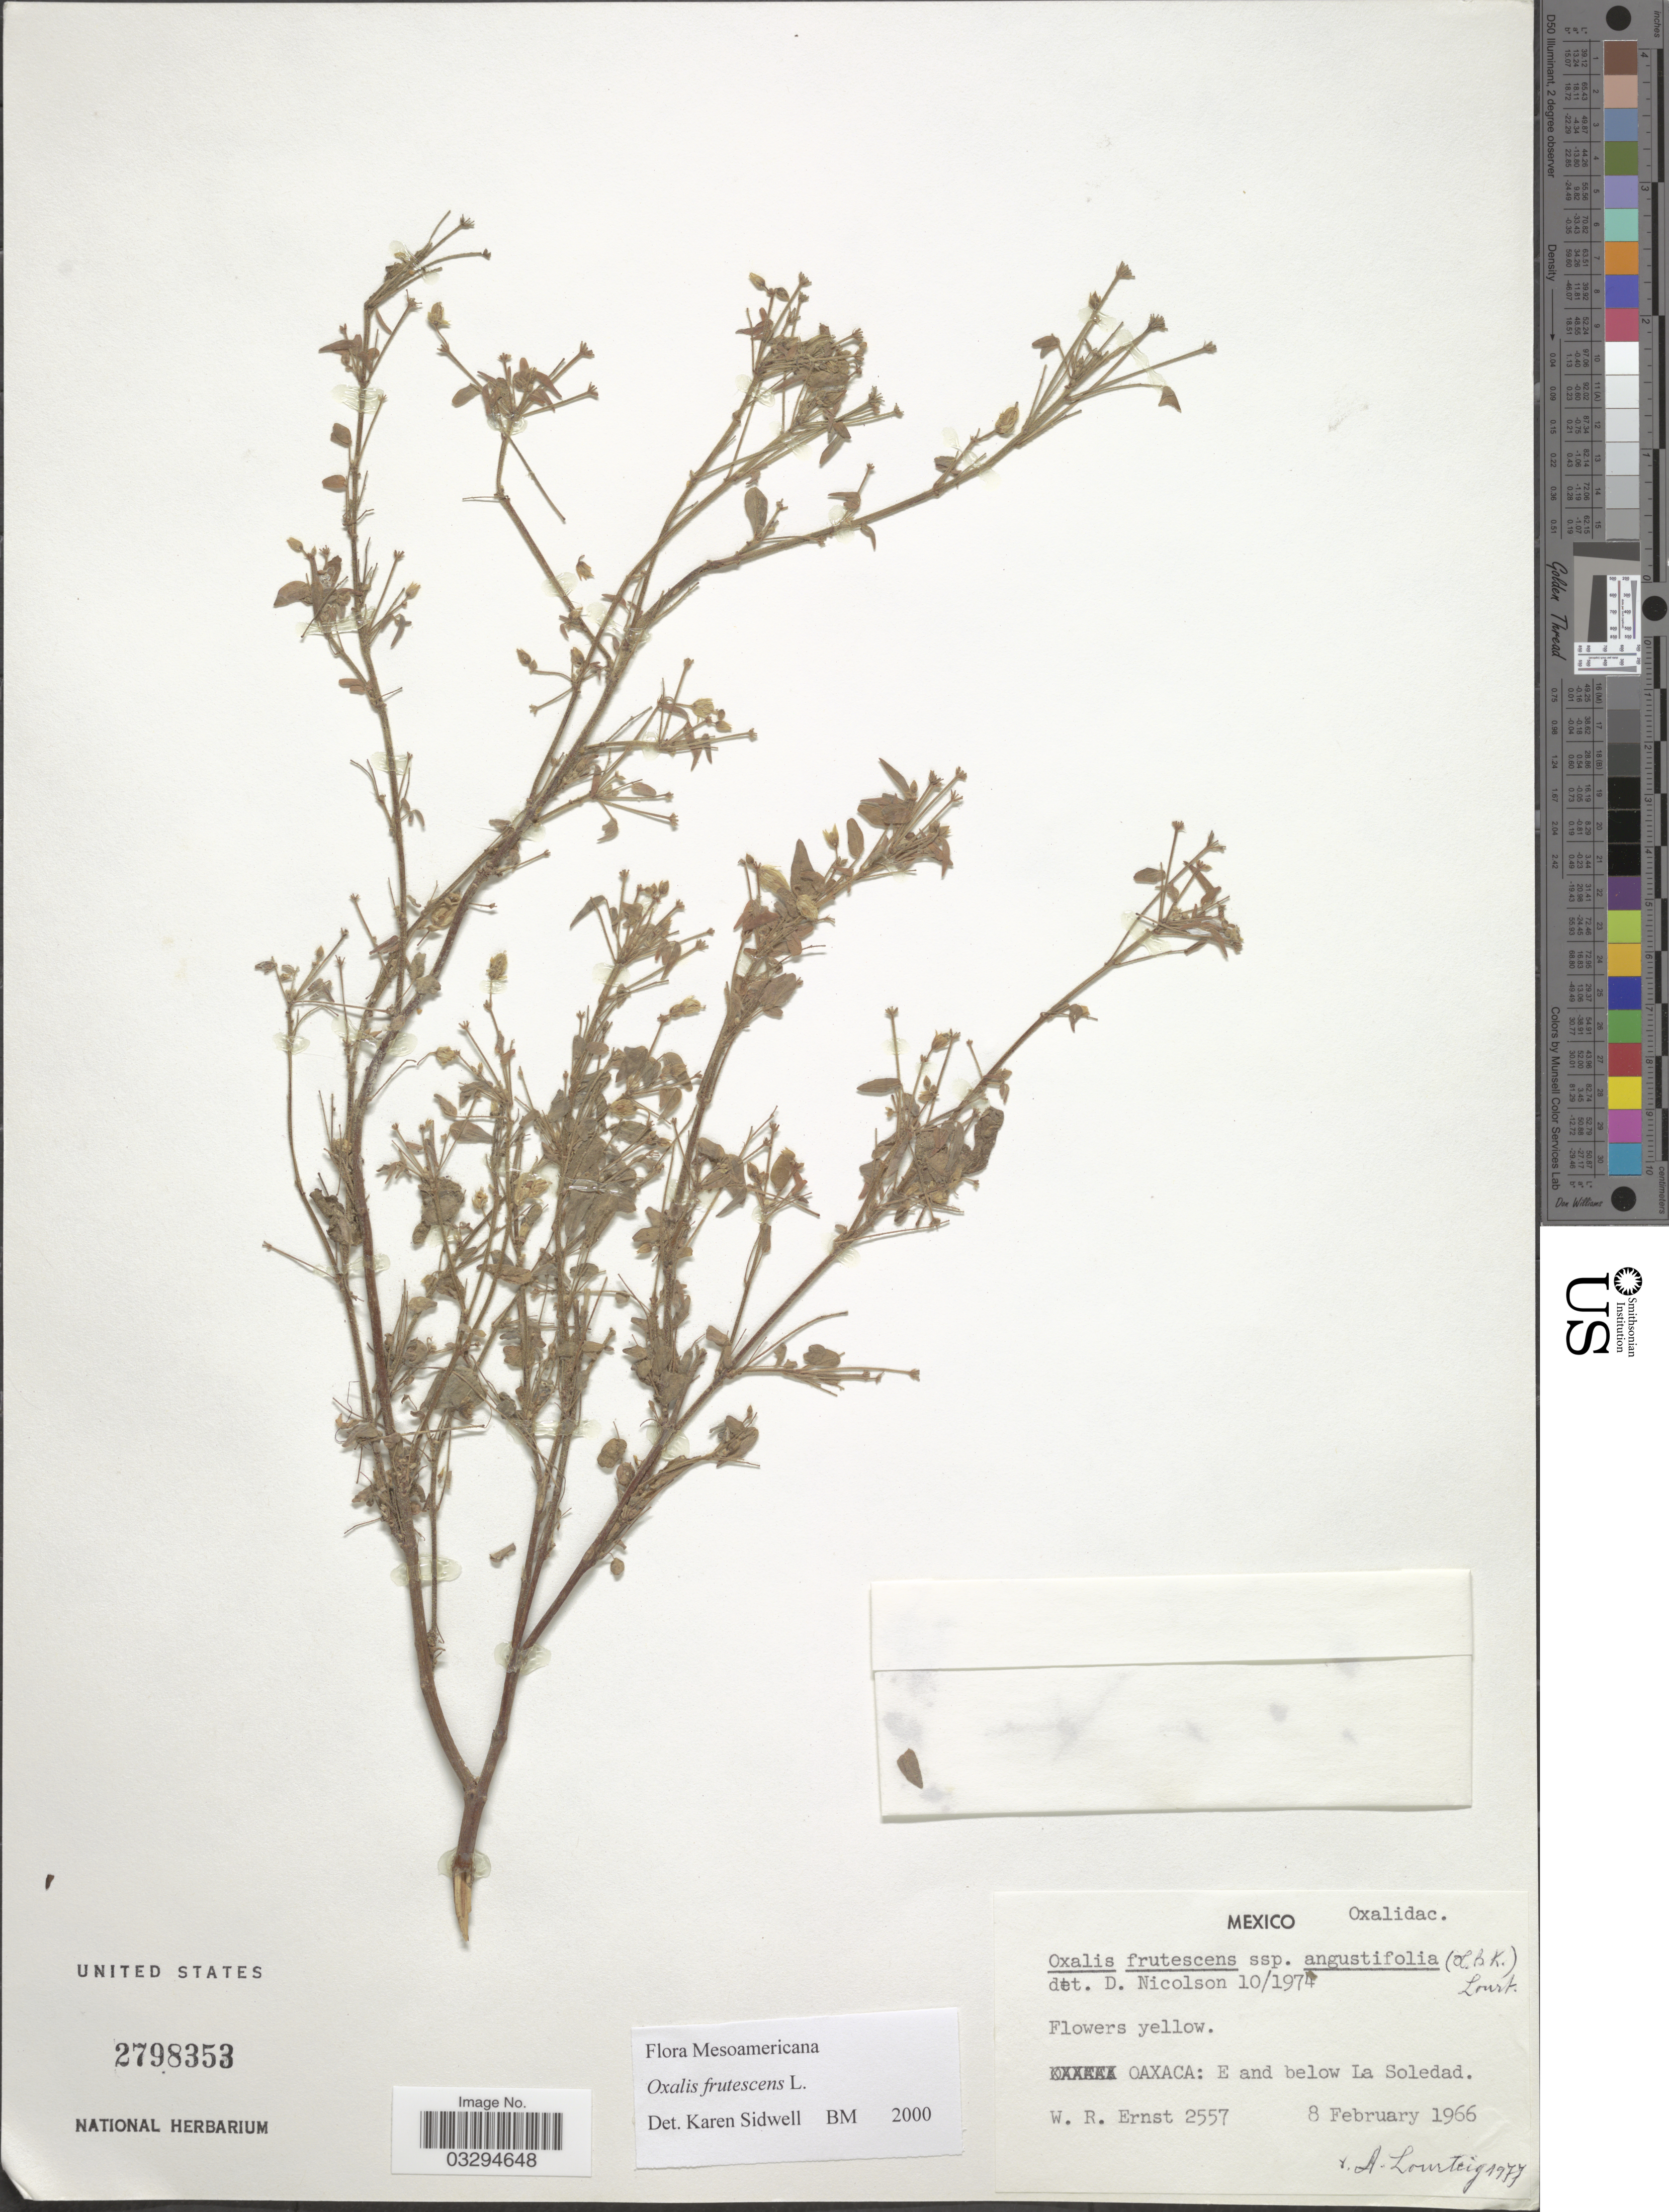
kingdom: Plantae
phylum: Tracheophyta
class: Magnoliopsida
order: Oxalidales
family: Oxalidaceae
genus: Oxalis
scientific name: Oxalis frutescens subsp. angustifolia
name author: (Kunth) Lourteig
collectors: W. R. Ernst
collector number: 2557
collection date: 1966-02-08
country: Mexico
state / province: Oaxaca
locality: E and below La Soledad.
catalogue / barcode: US 2798353